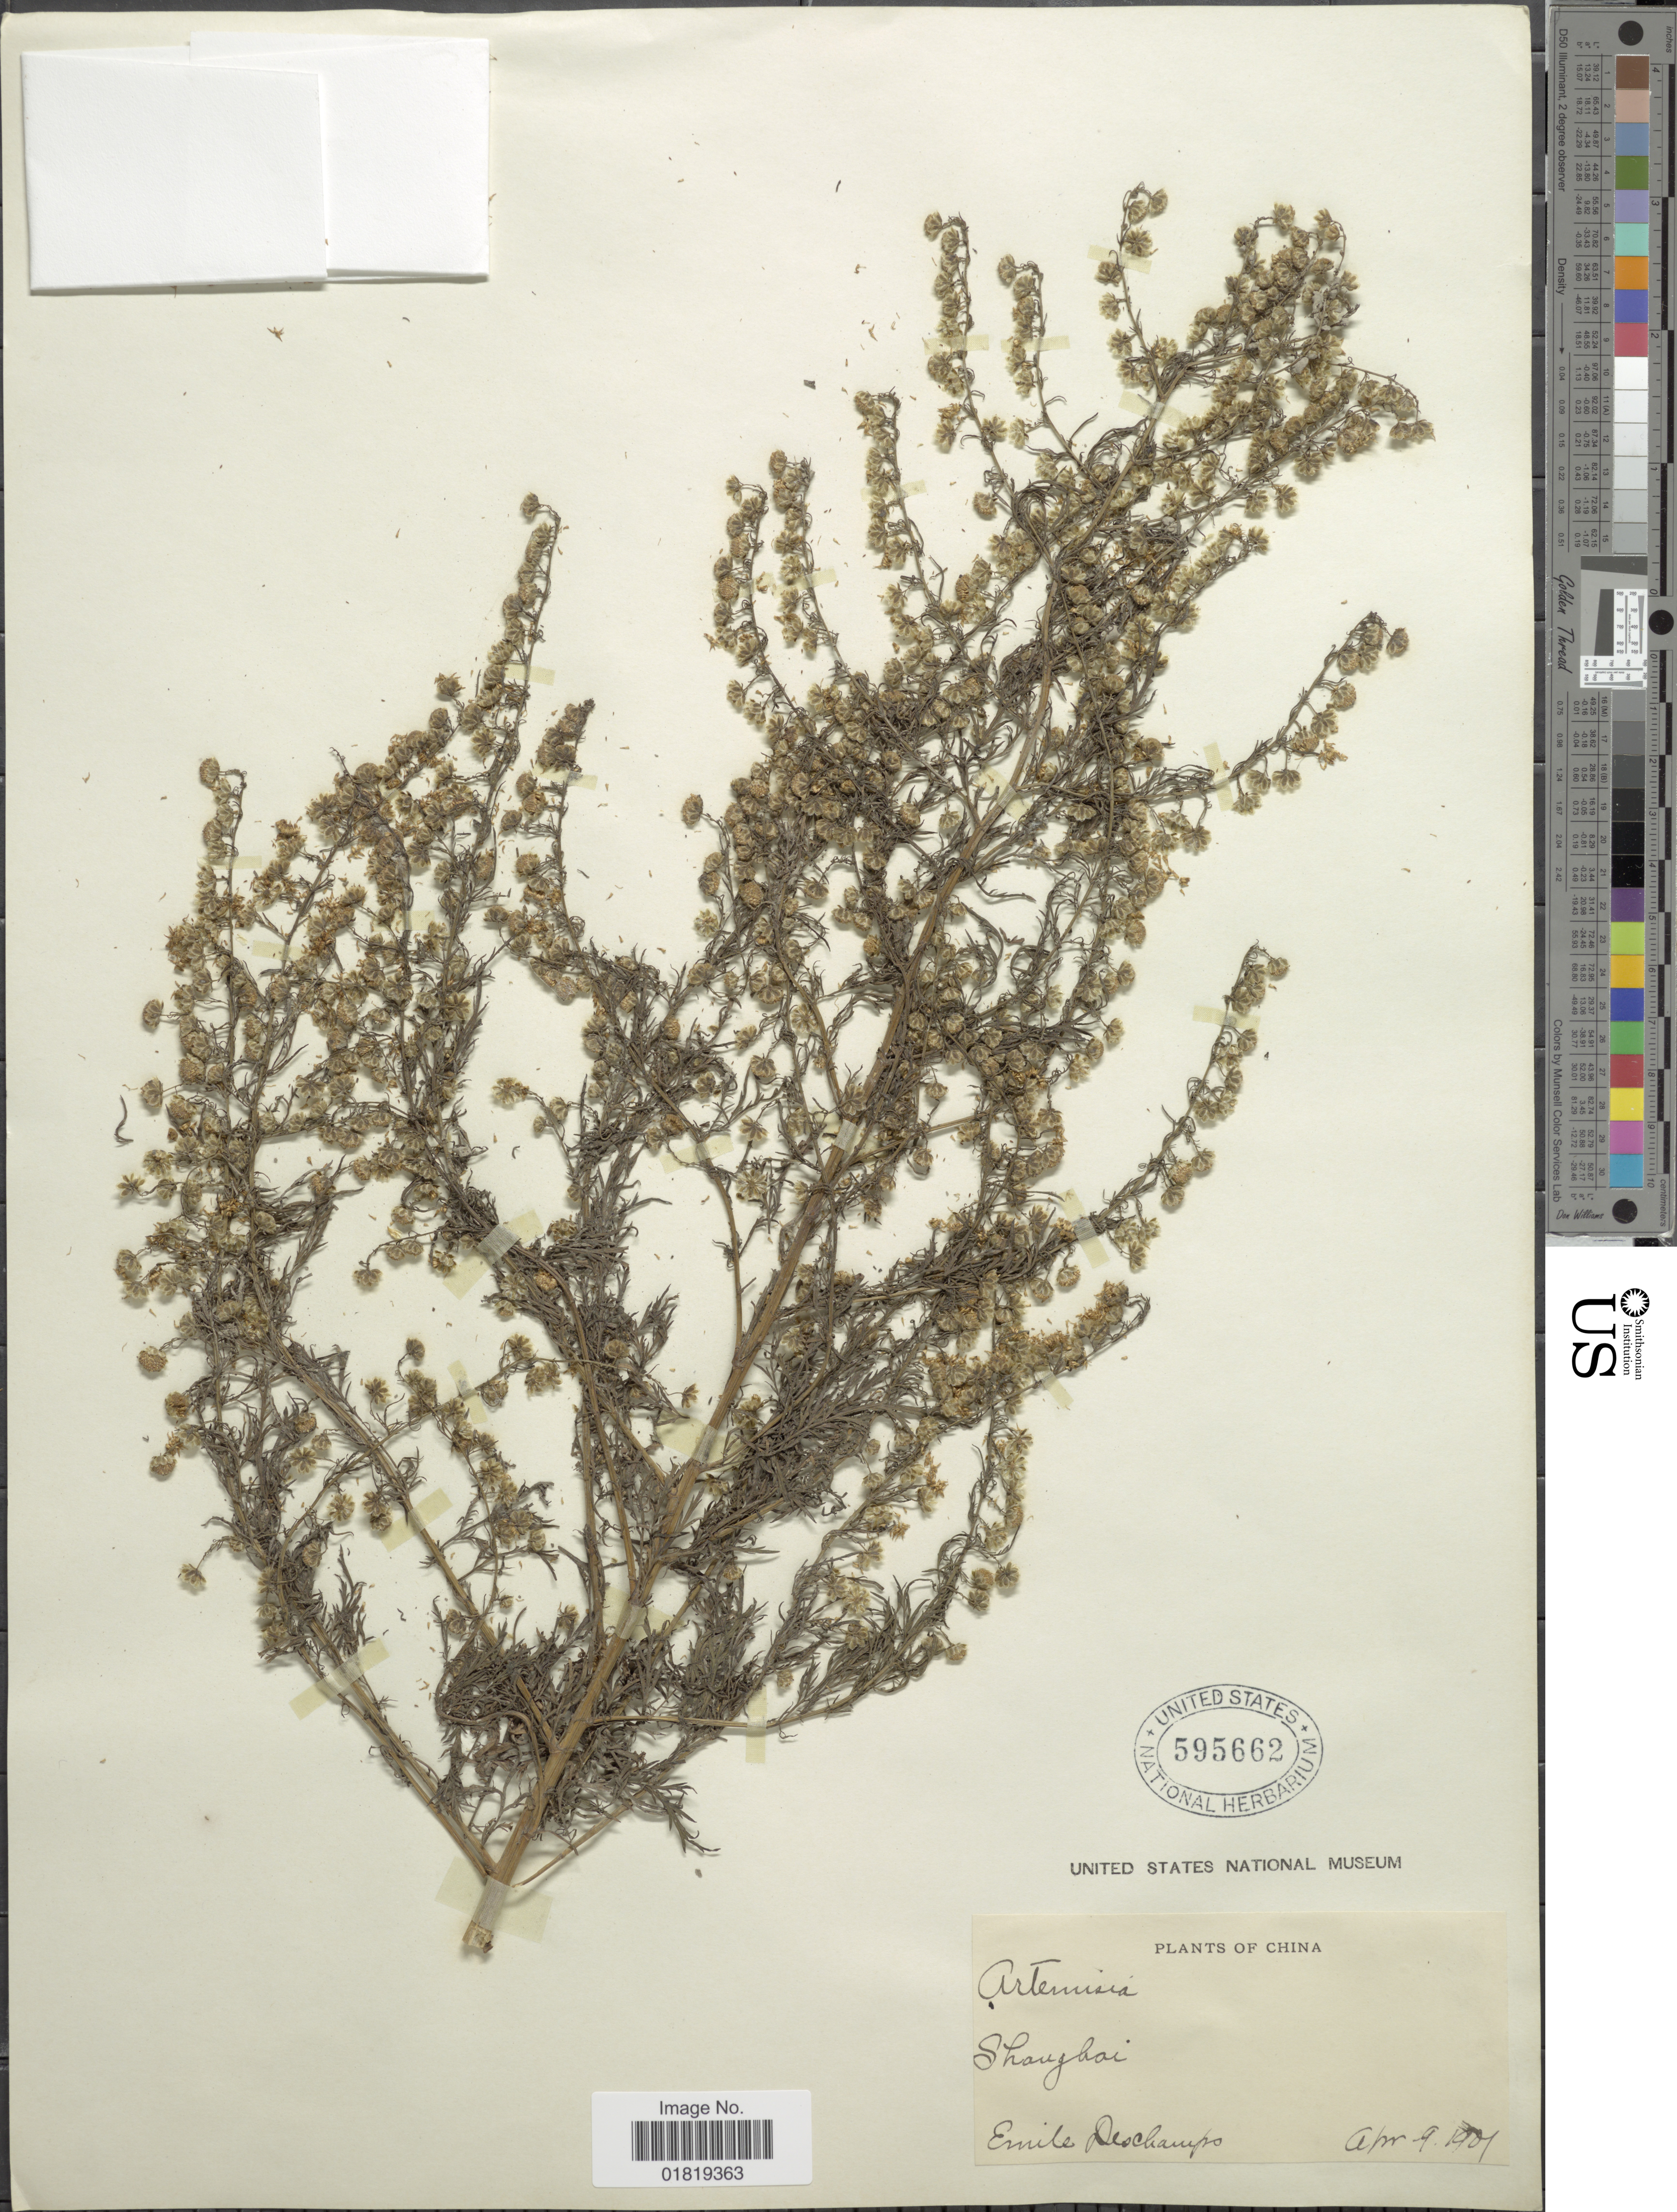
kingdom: Plantae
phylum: Tracheophyta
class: Magnoliopsida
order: Asterales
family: Asteraceae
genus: Artemisia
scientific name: Artemisia sp.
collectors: E. Deschamps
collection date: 1904-04-09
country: China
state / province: Shanghai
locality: Shanghai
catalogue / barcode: US 595662